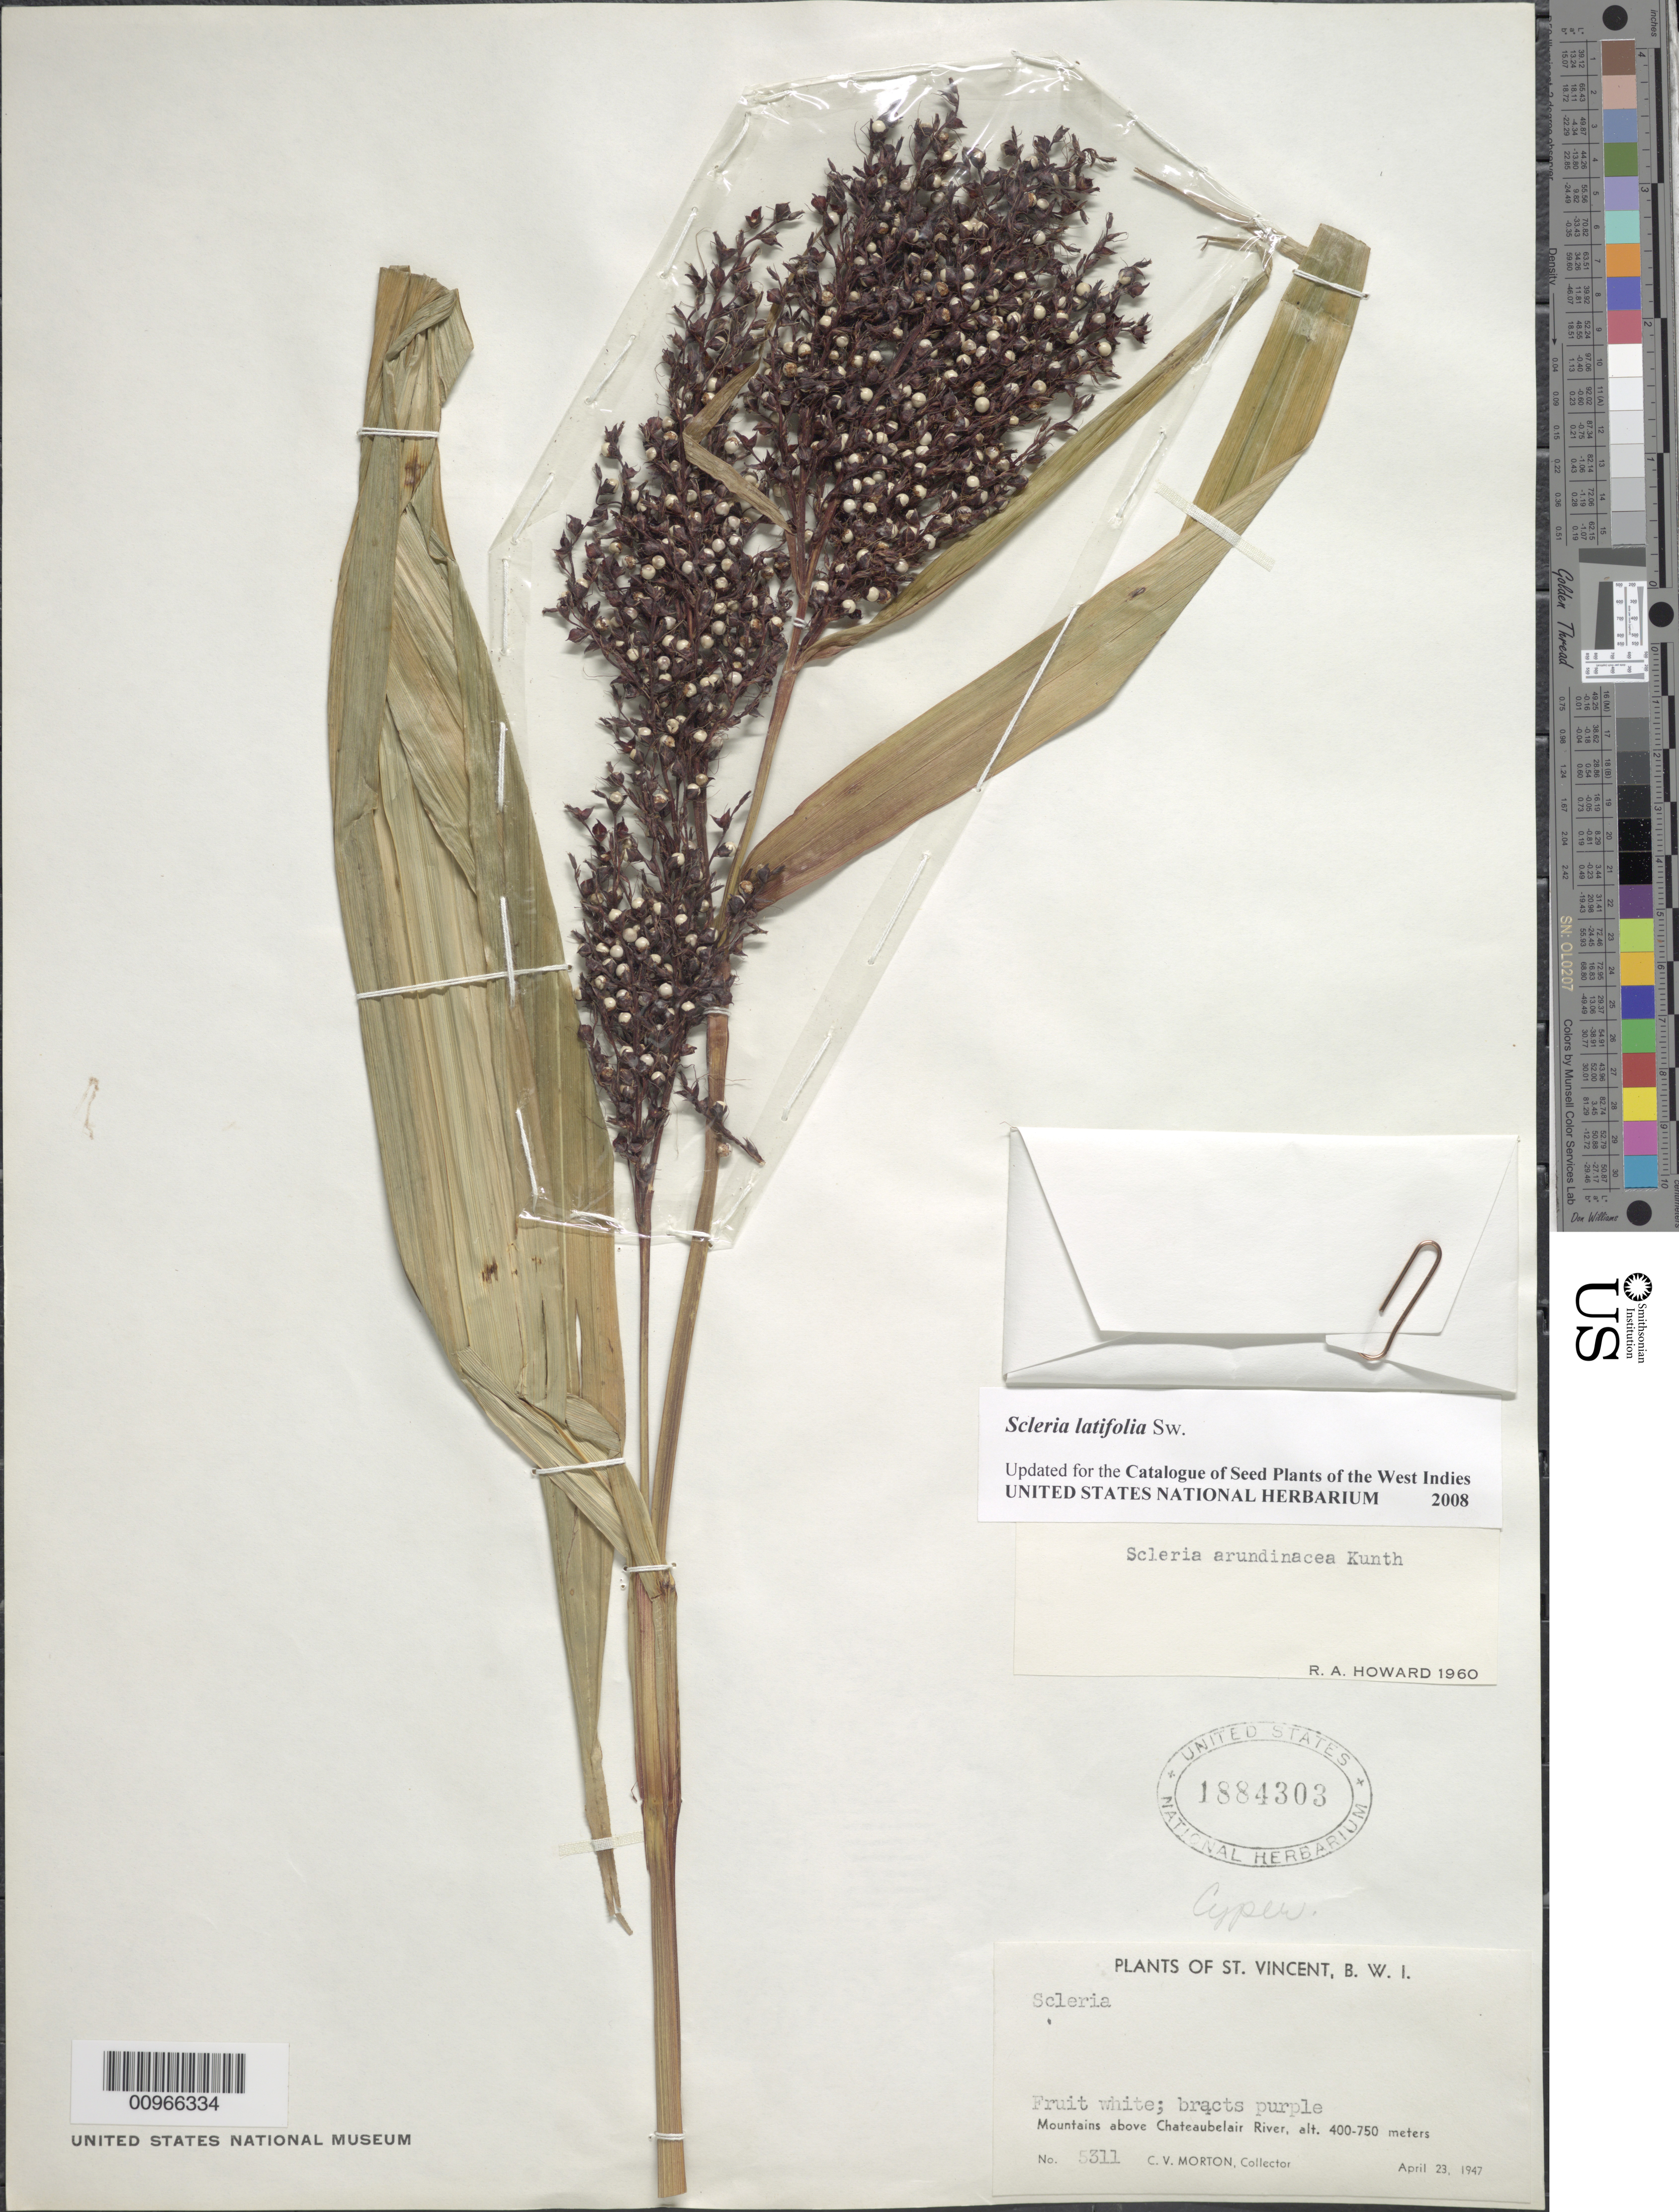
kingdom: Plantae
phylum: Tracheophyta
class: Liliopsida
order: Poales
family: Cyperaceae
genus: Scleria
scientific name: Scleria latifolia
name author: Sw.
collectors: C. V. Morton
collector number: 5311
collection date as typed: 23 Apr 1947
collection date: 1947-04-23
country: St. Vincent - Grenadines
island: St. Vincent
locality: Mountains above Chateaubelair River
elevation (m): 400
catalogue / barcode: US 1884303